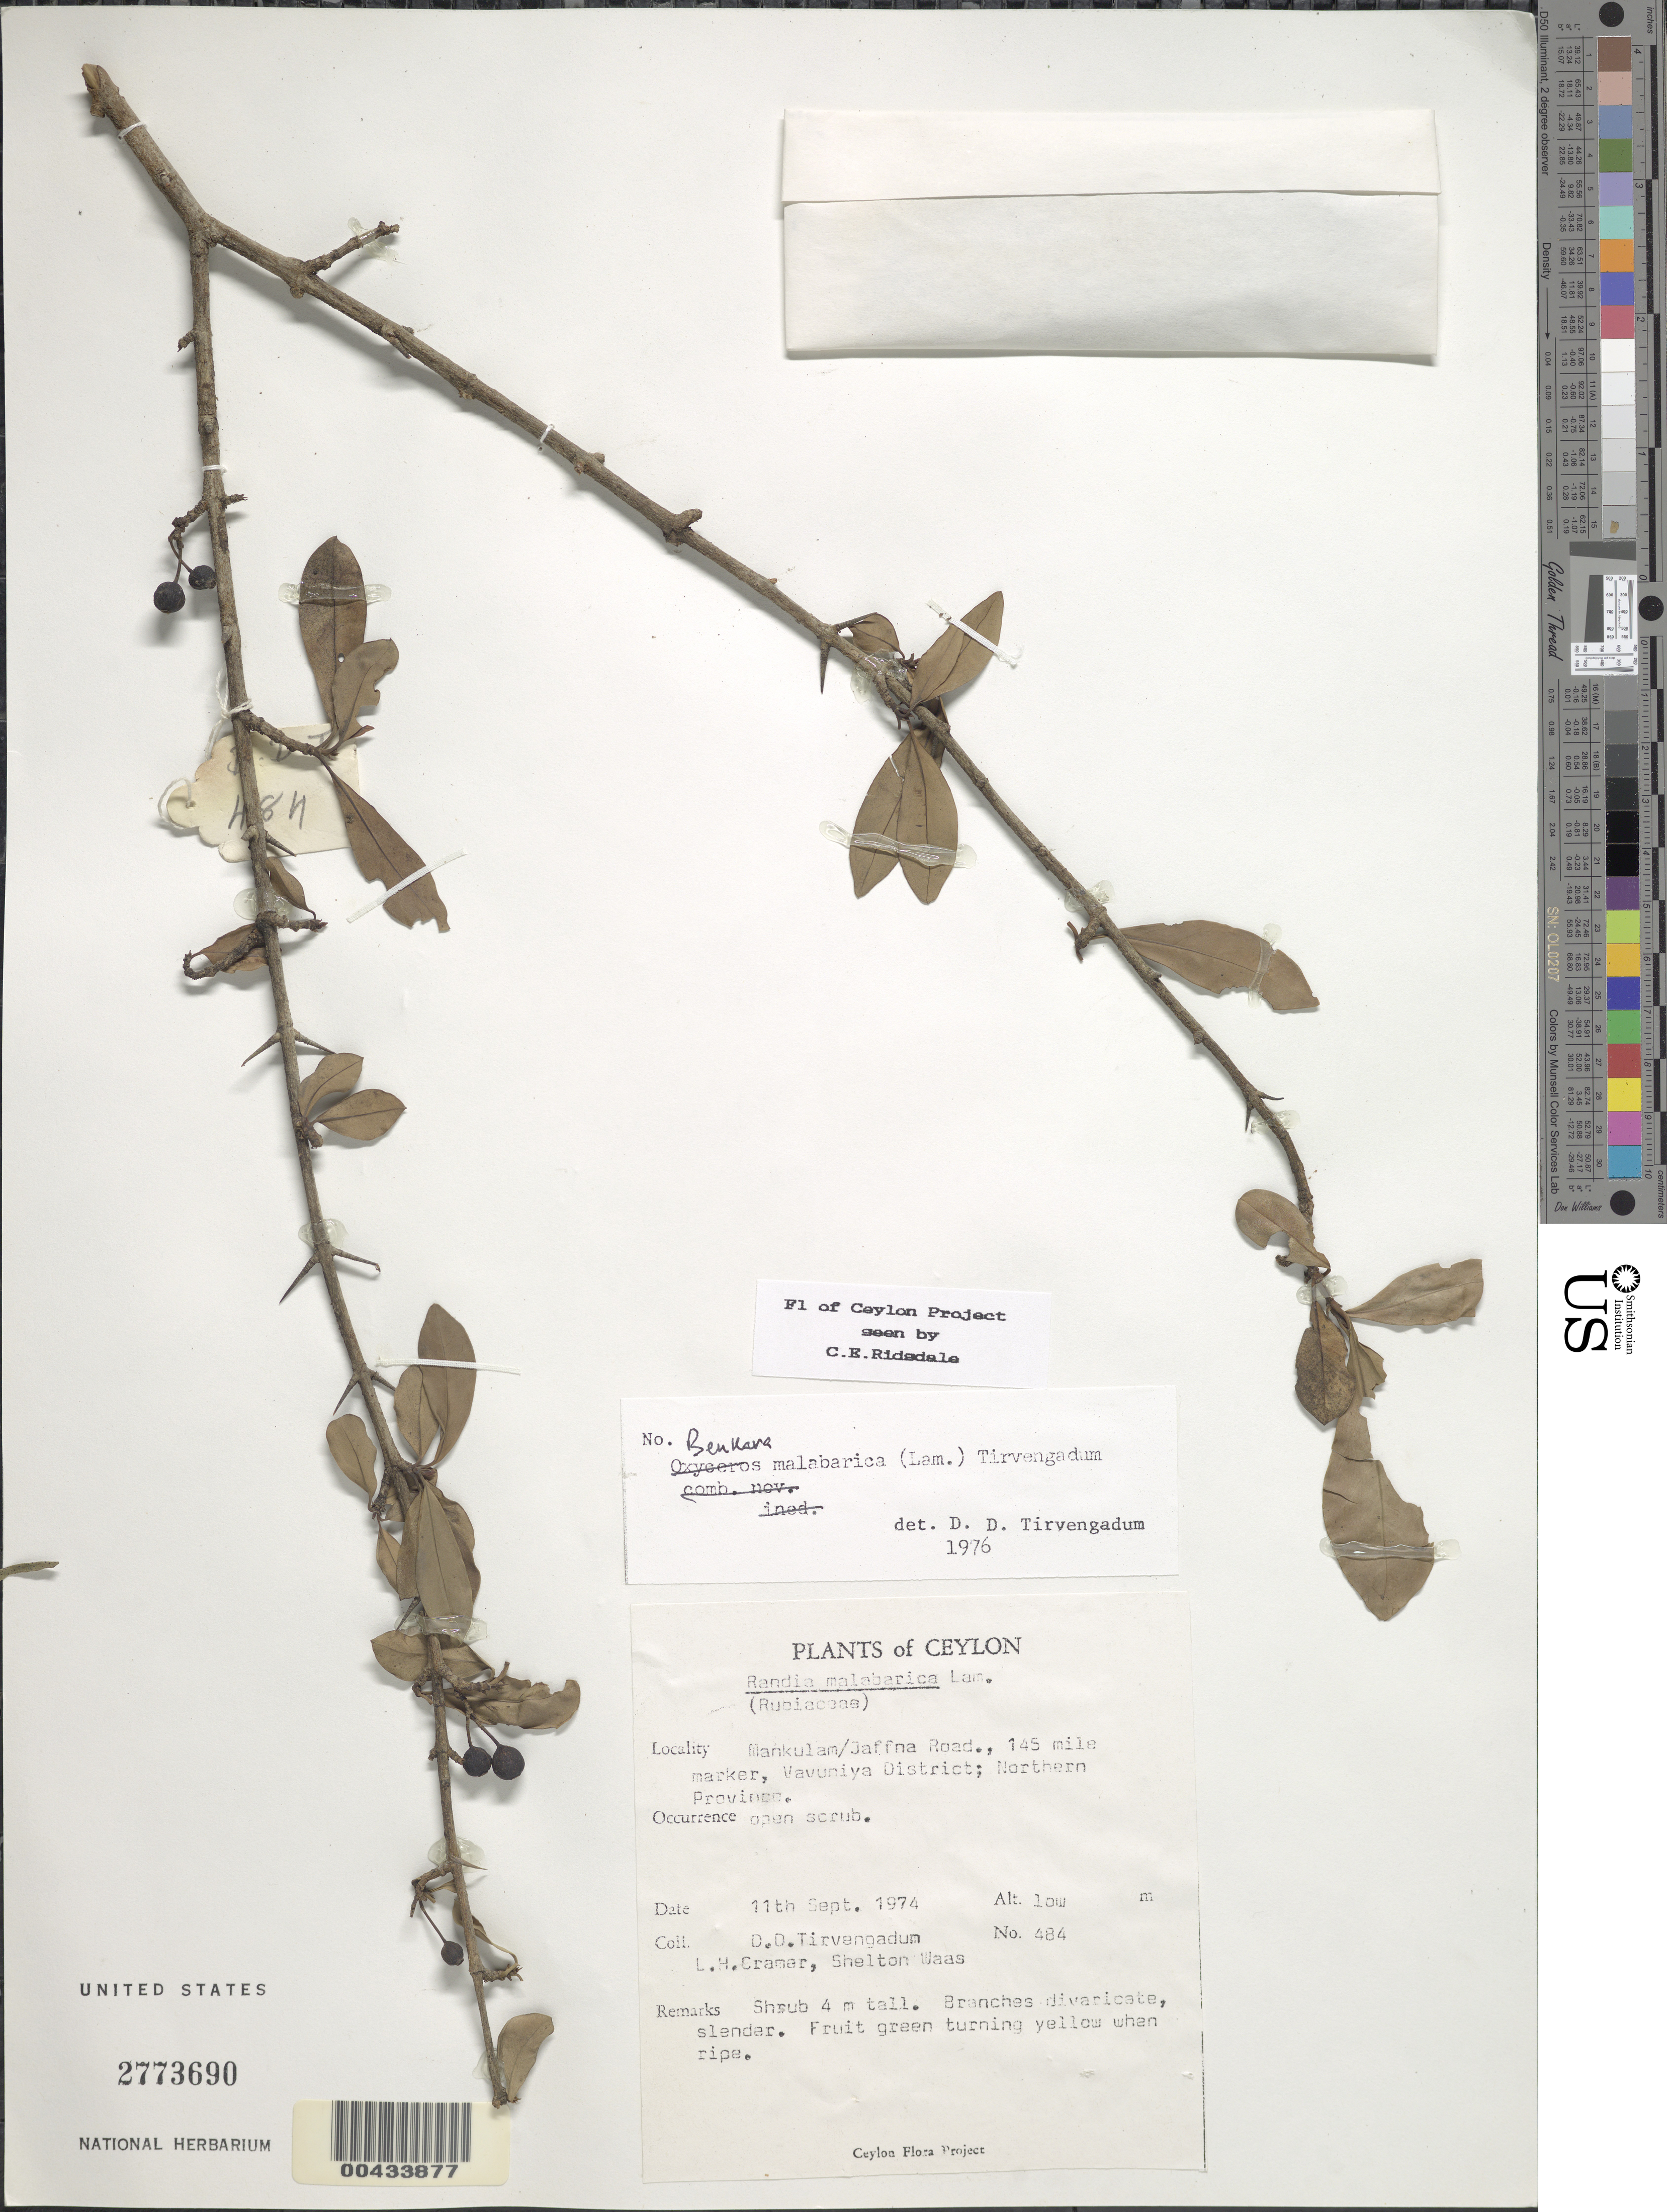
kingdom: Plantae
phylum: Tracheophyta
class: Magnoliopsida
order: Gentianales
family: Rubiaceae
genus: Benkara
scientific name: Benkara malabarica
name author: (Lam.) Tirveng.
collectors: D. Tirvengadum & Waas, S. (Determiner), Cramer, L. H. (Determiner)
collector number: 484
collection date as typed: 11 Sep 1974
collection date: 1974-09-11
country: Sri Lanka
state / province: Northern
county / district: Vavuniya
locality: Mankulam-Jaffna Rd., 145 mile marker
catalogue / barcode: US 2773690